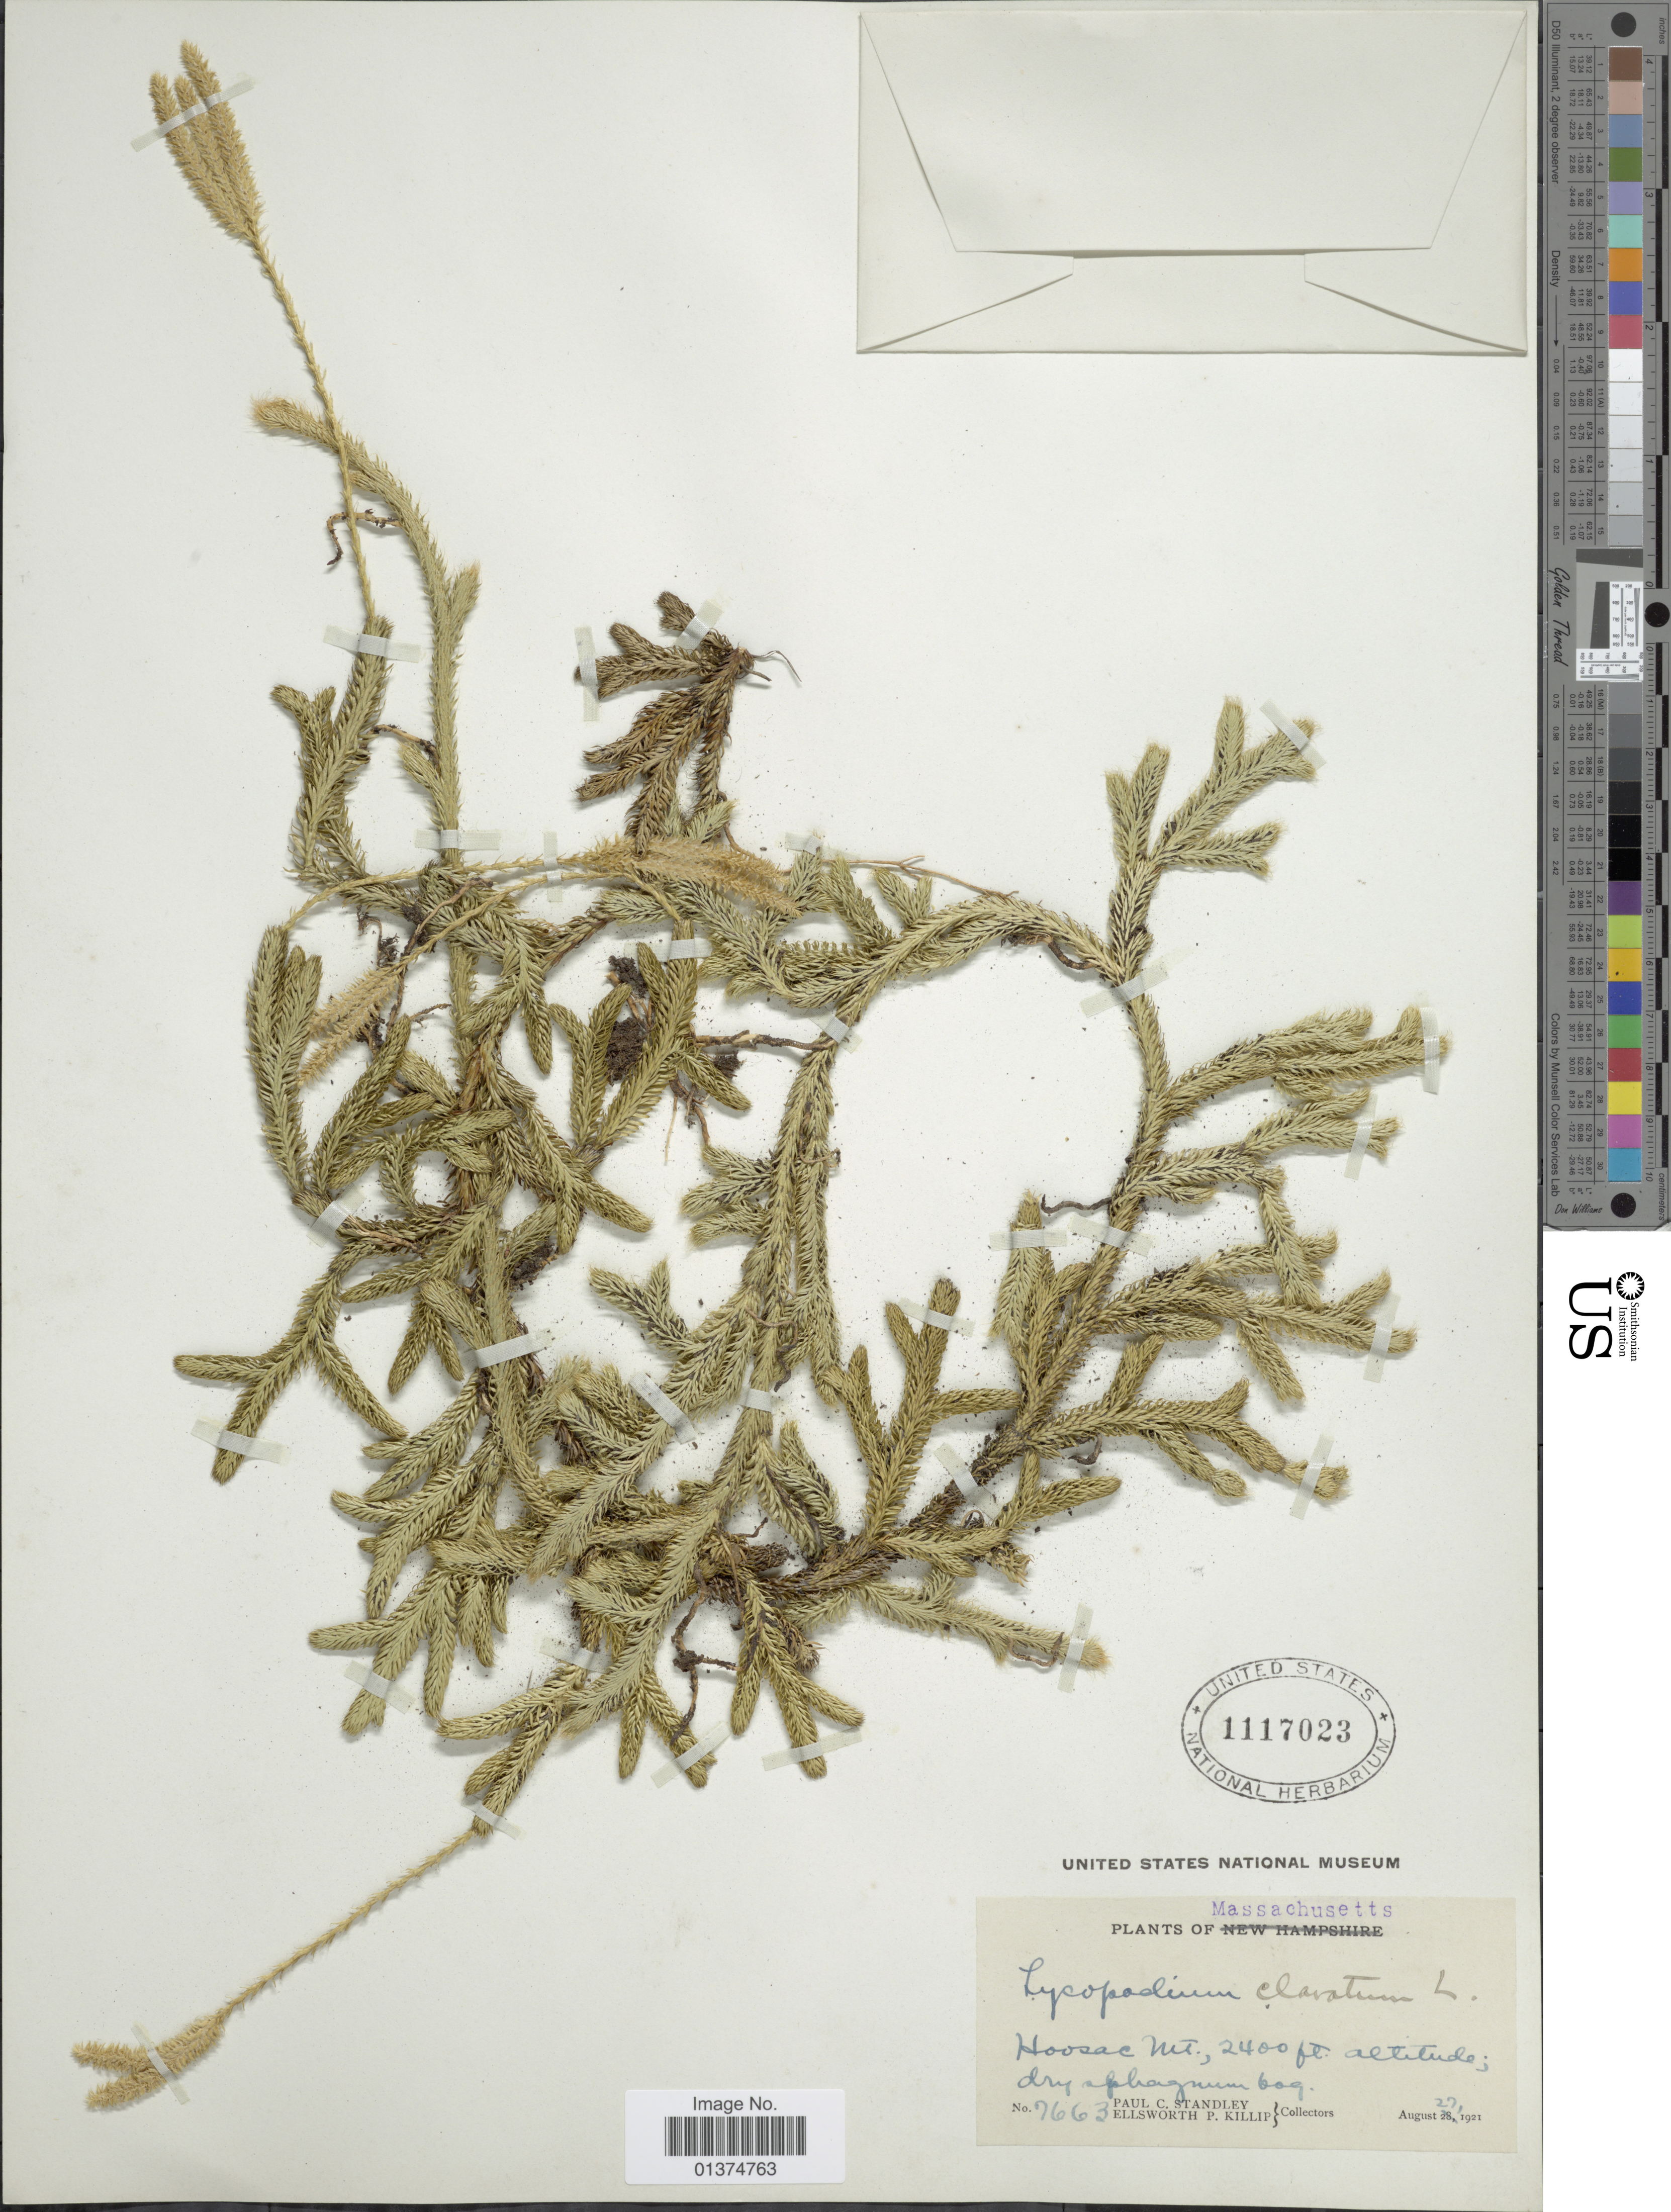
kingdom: Plantae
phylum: Tracheophyta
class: Lycopodiopsida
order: Lycopodiales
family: Lycopodiaceae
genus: Lycopodium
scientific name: Lycopodium clavatum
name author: L.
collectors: P. C. Standley & E. P. Killip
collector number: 7663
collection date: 1921-08-27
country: United States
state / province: Massachusetts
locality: Hoosac Mt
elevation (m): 732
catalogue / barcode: US 1117023